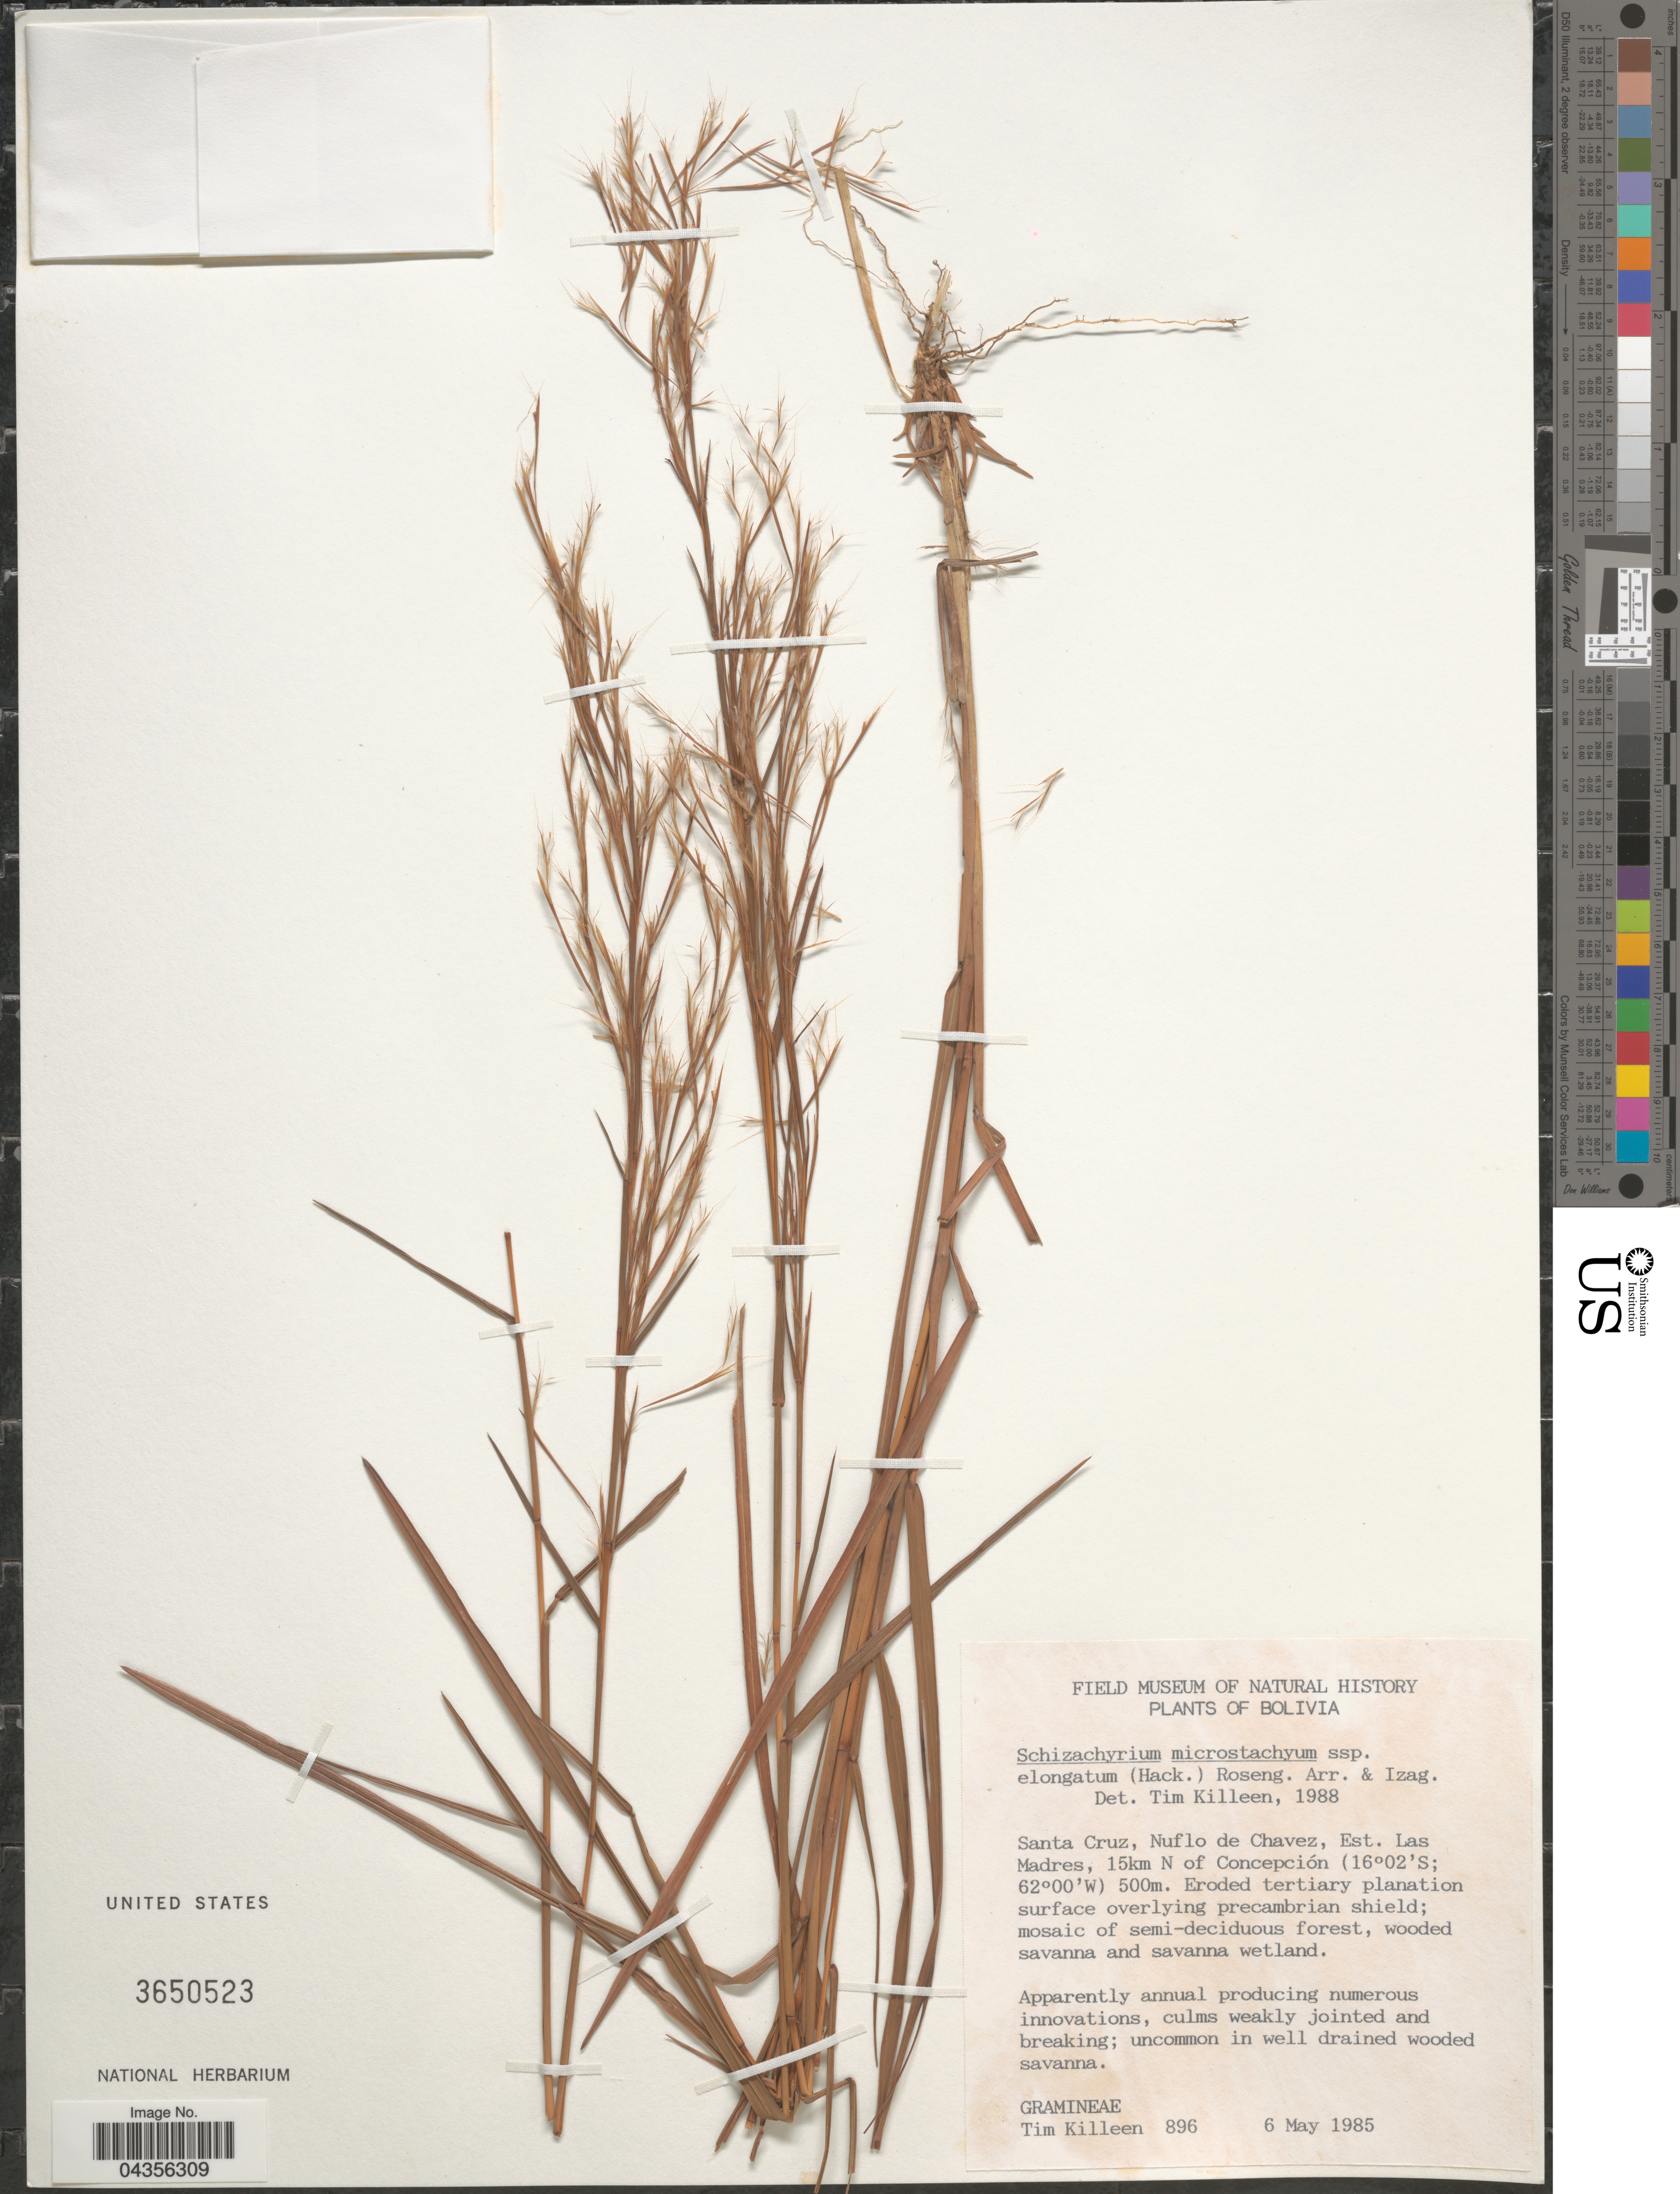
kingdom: Plantae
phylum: Tracheophyta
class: Liliopsida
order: Poales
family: Poaceae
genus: Schizachyrium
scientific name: Schizachyrium microstachyum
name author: (Desv. ex Ham.) Roseng. et al.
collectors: T. J. Killeen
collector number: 896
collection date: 1985-05-06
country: Bolivia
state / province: Santa Cruz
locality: Nuflo de Chavez, Est. Las Madres, 15km N of Concepción.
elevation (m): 500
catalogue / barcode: US 3650523